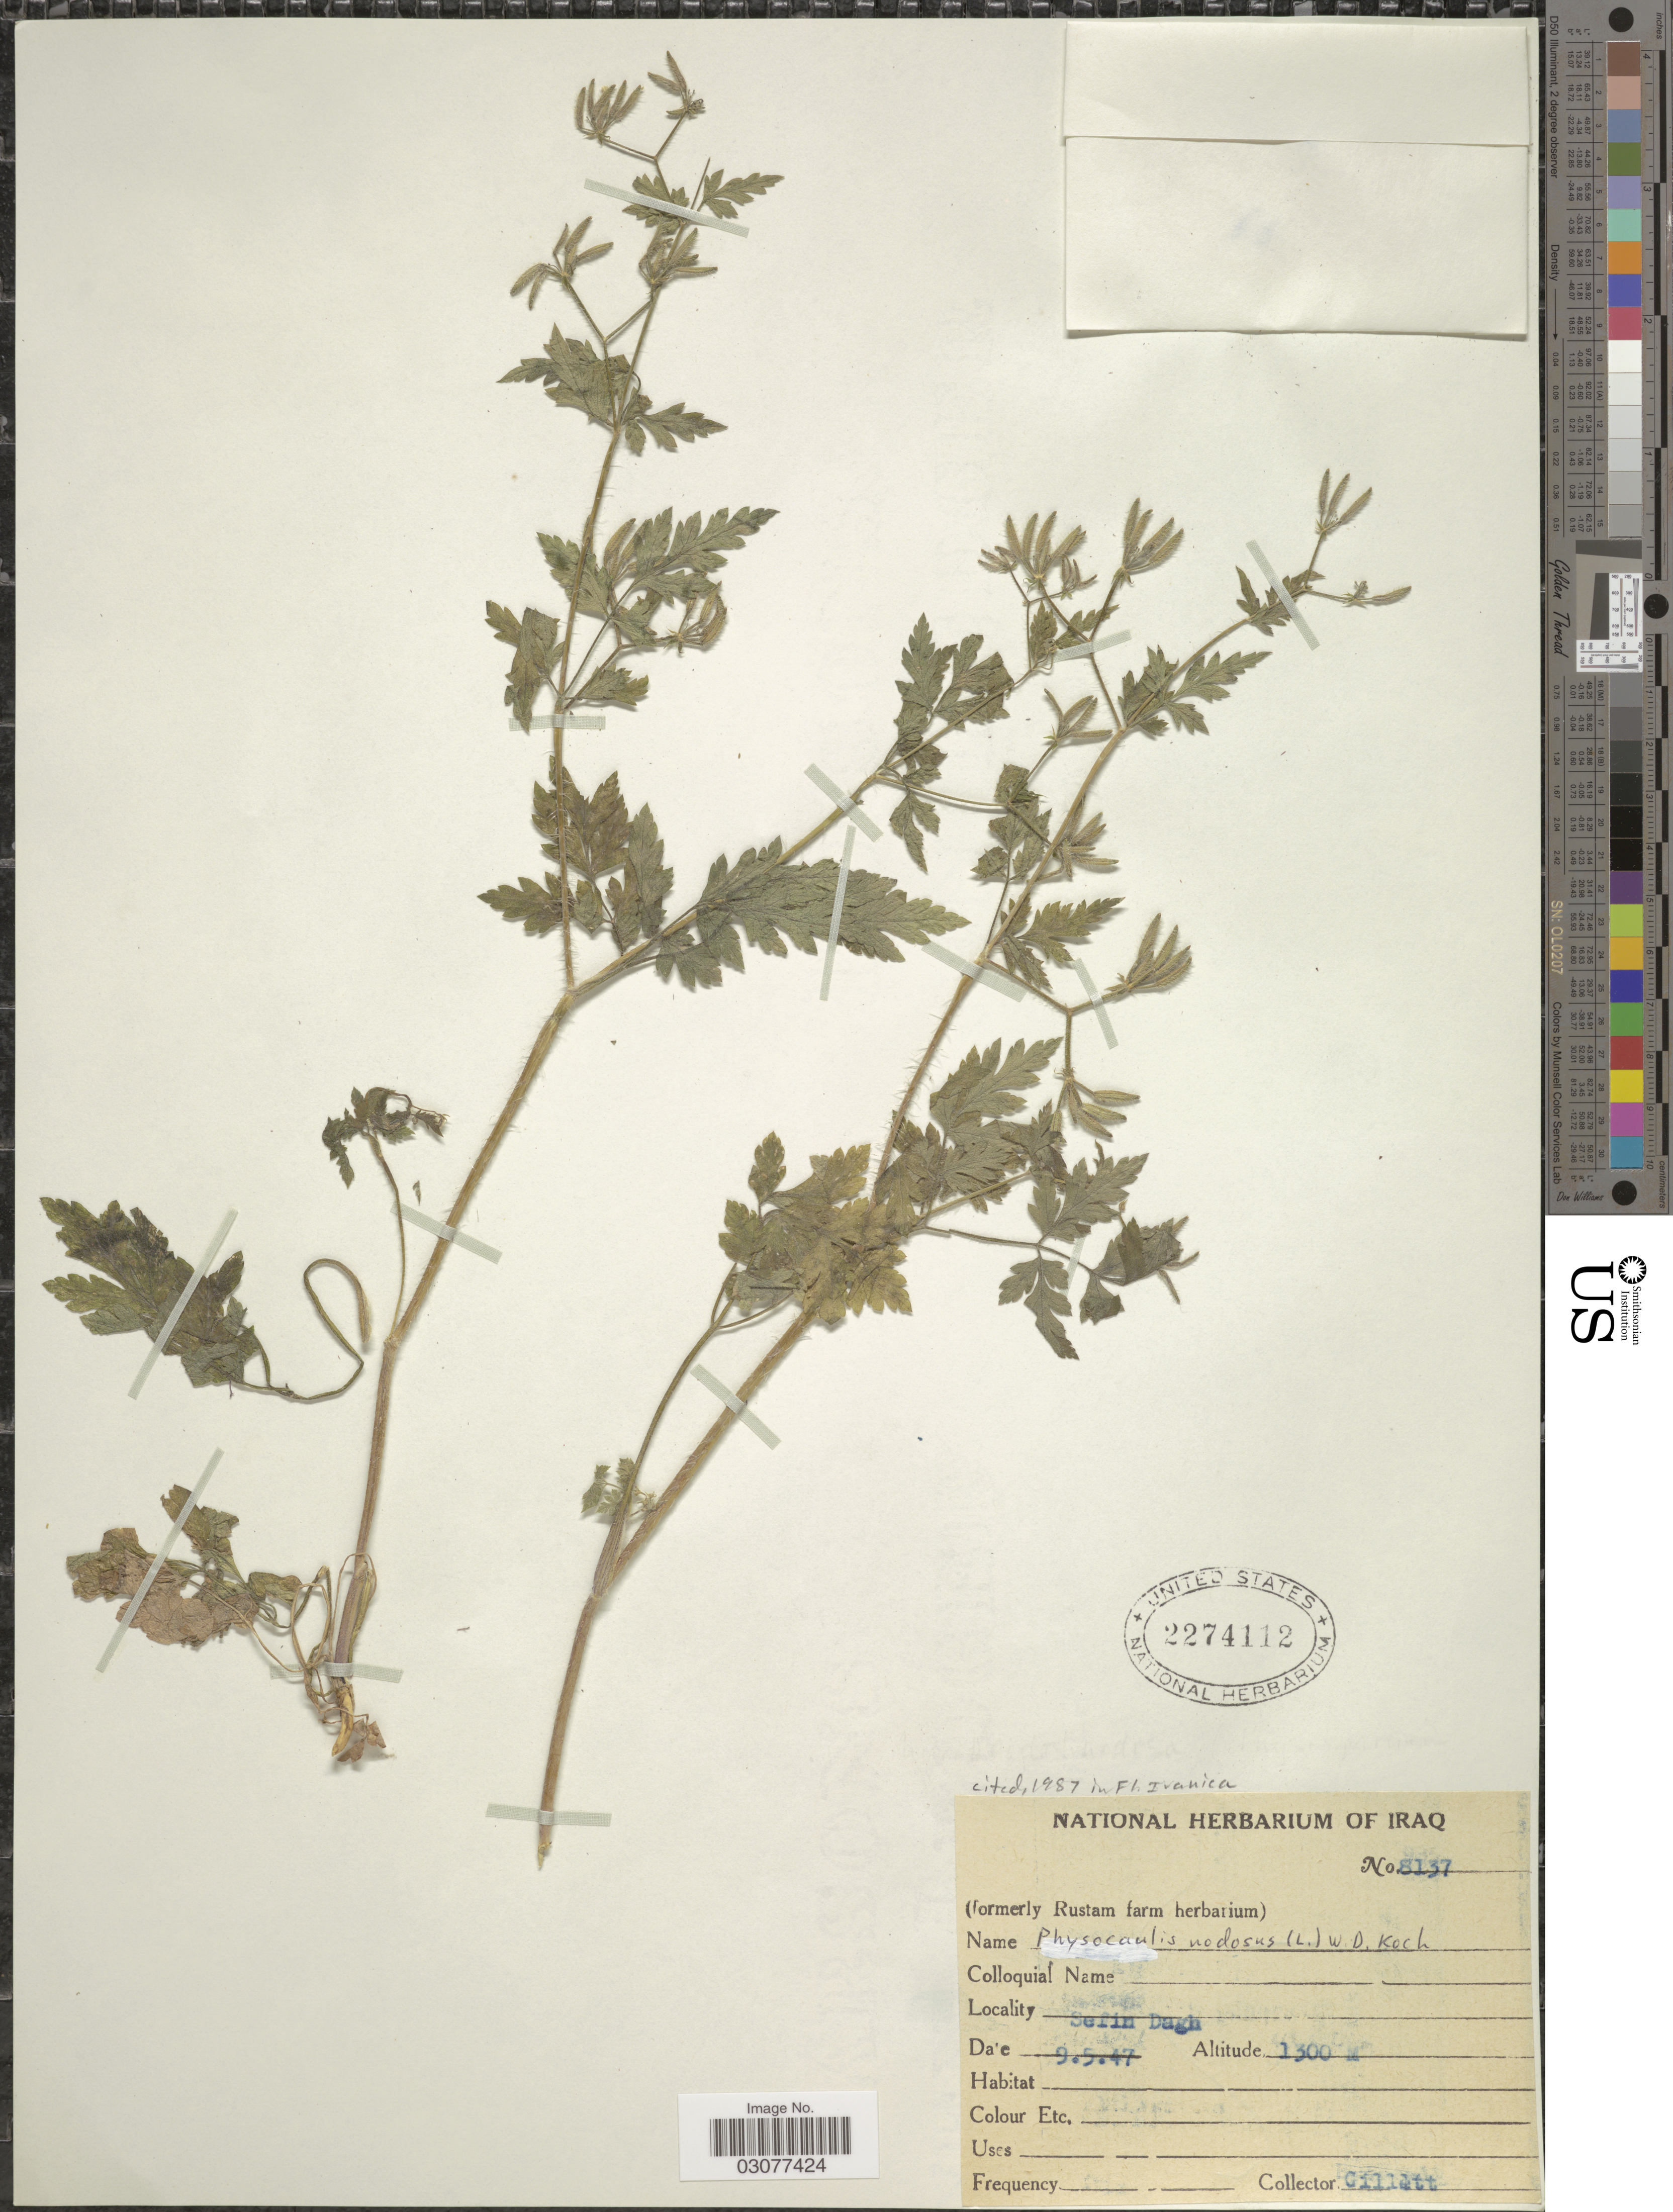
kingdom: Plantae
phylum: Tracheophyta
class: Magnoliopsida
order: Apiales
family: Apiaceae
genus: Physocaulis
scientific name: Physocaulis nodosus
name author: Koch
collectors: Gillett, --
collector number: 8137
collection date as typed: Transcribed d/m/y: 9/5/47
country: Iraq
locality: Sefin Dagh.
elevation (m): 1300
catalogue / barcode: US 2274112